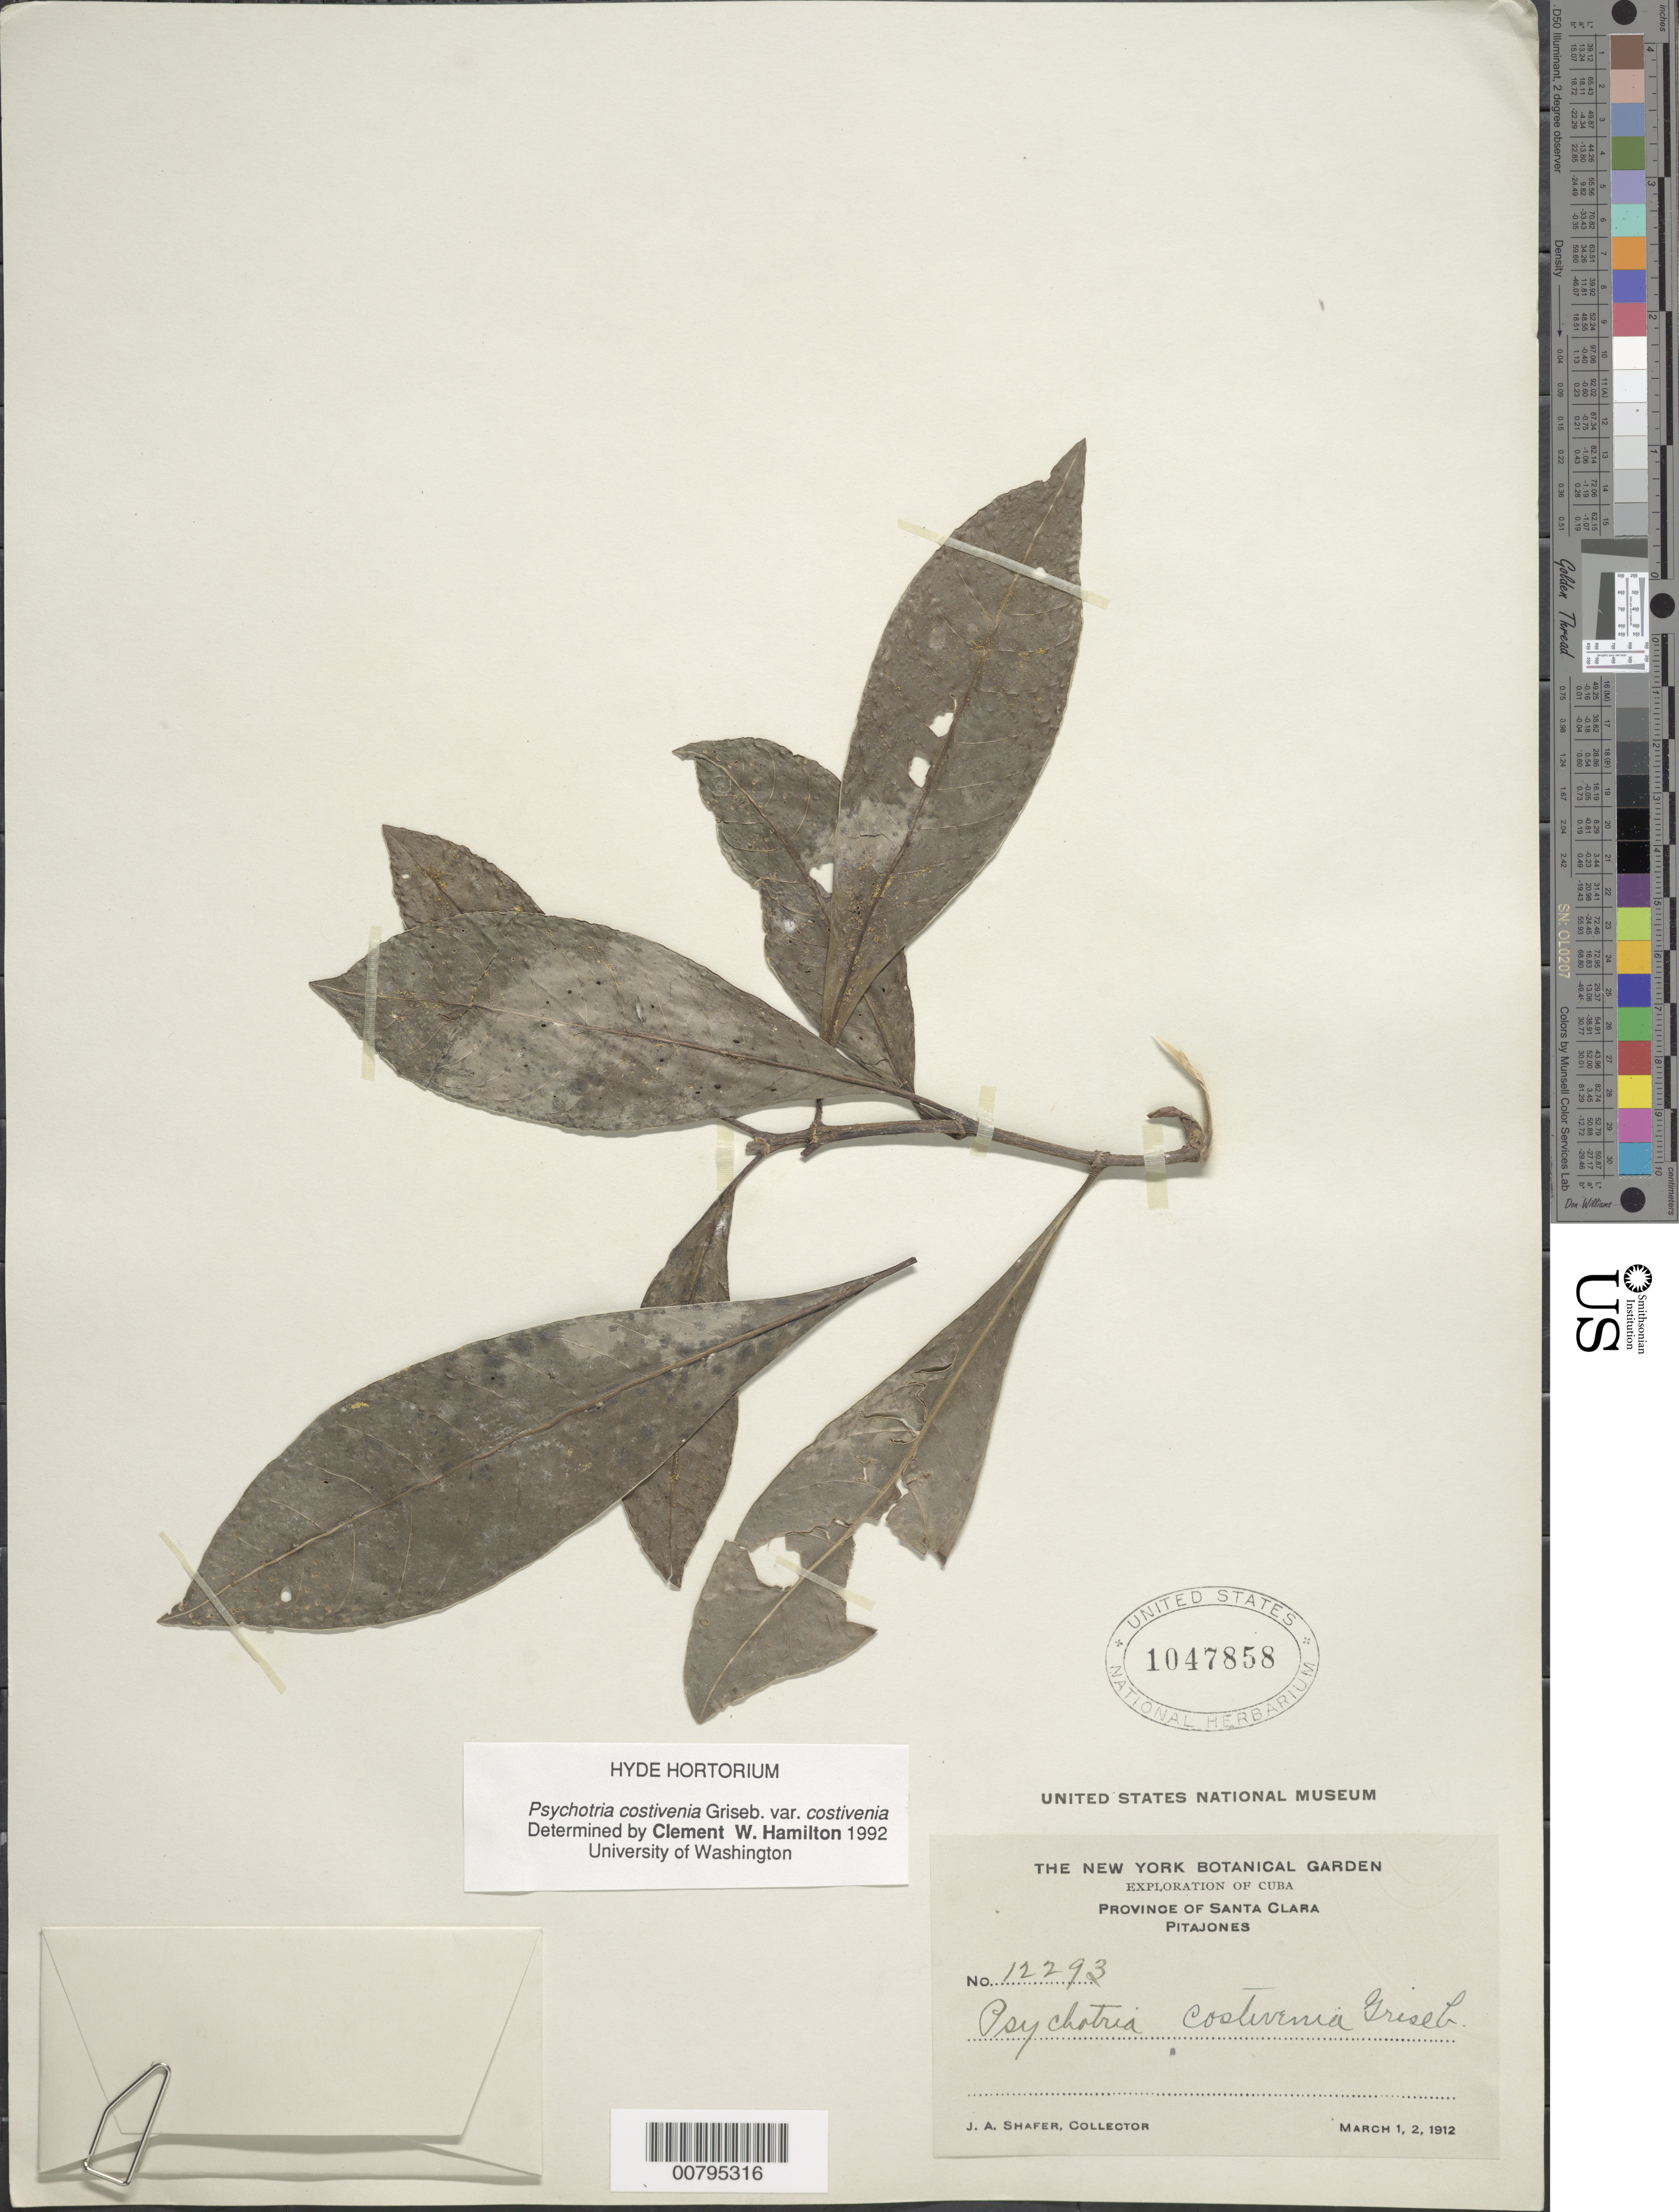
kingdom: Plantae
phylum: Tracheophyta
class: Magnoliopsida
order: Gentianales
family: Rubiaceae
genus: Psychotria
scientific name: Psychotria costivenia var. costivenia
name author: Griseb.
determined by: Hamilton, C. W.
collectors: J. A. Shafer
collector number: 12293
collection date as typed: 01 Mar 1912 to 02 Mar 1912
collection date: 1912-03-01/1912-03-02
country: Cuba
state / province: Las Villas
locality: Pitajones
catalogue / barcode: US 1047858